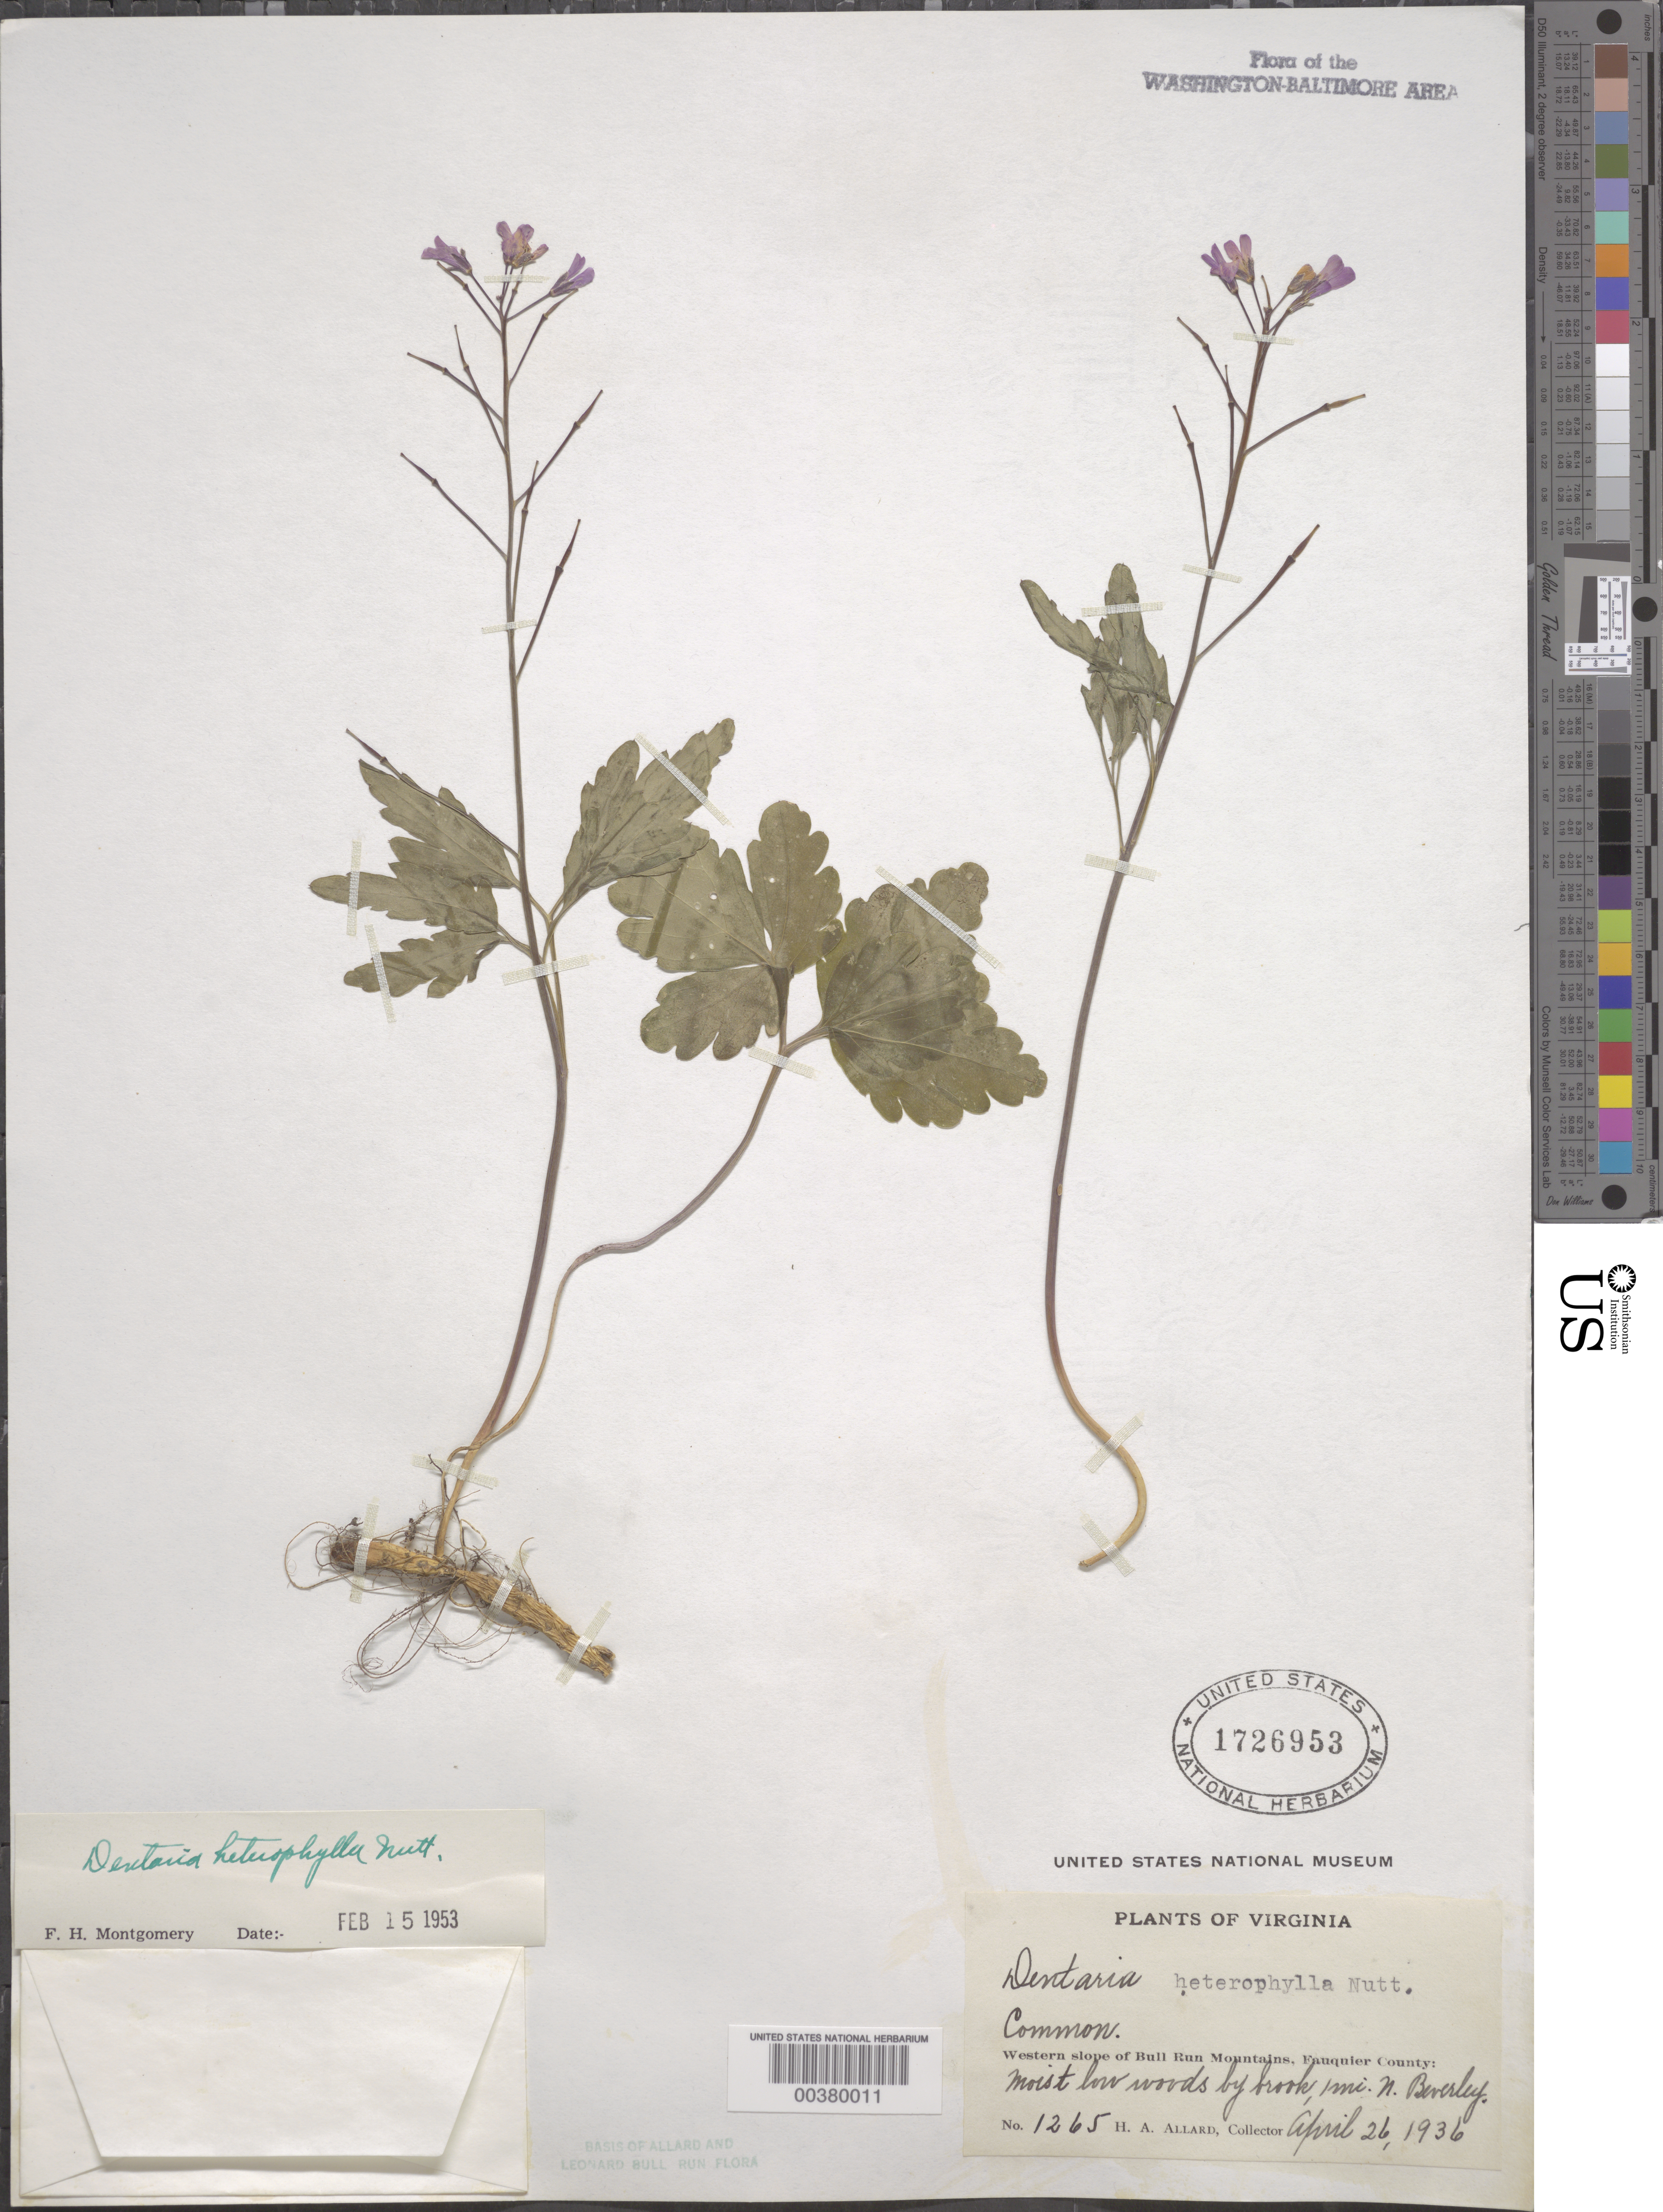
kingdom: Plantae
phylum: Tracheophyta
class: Magnoliopsida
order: Brassicales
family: Brassicaceae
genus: Cardamine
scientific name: Cardamine angustata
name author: O.E. Schulz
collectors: H. A. Allard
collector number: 1265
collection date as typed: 26 Apr 1936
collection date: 1936-04-26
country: United States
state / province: Virginia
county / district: Fauquier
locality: Western Slope of Bull Run Mountains, North of Beverley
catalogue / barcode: US 1726953